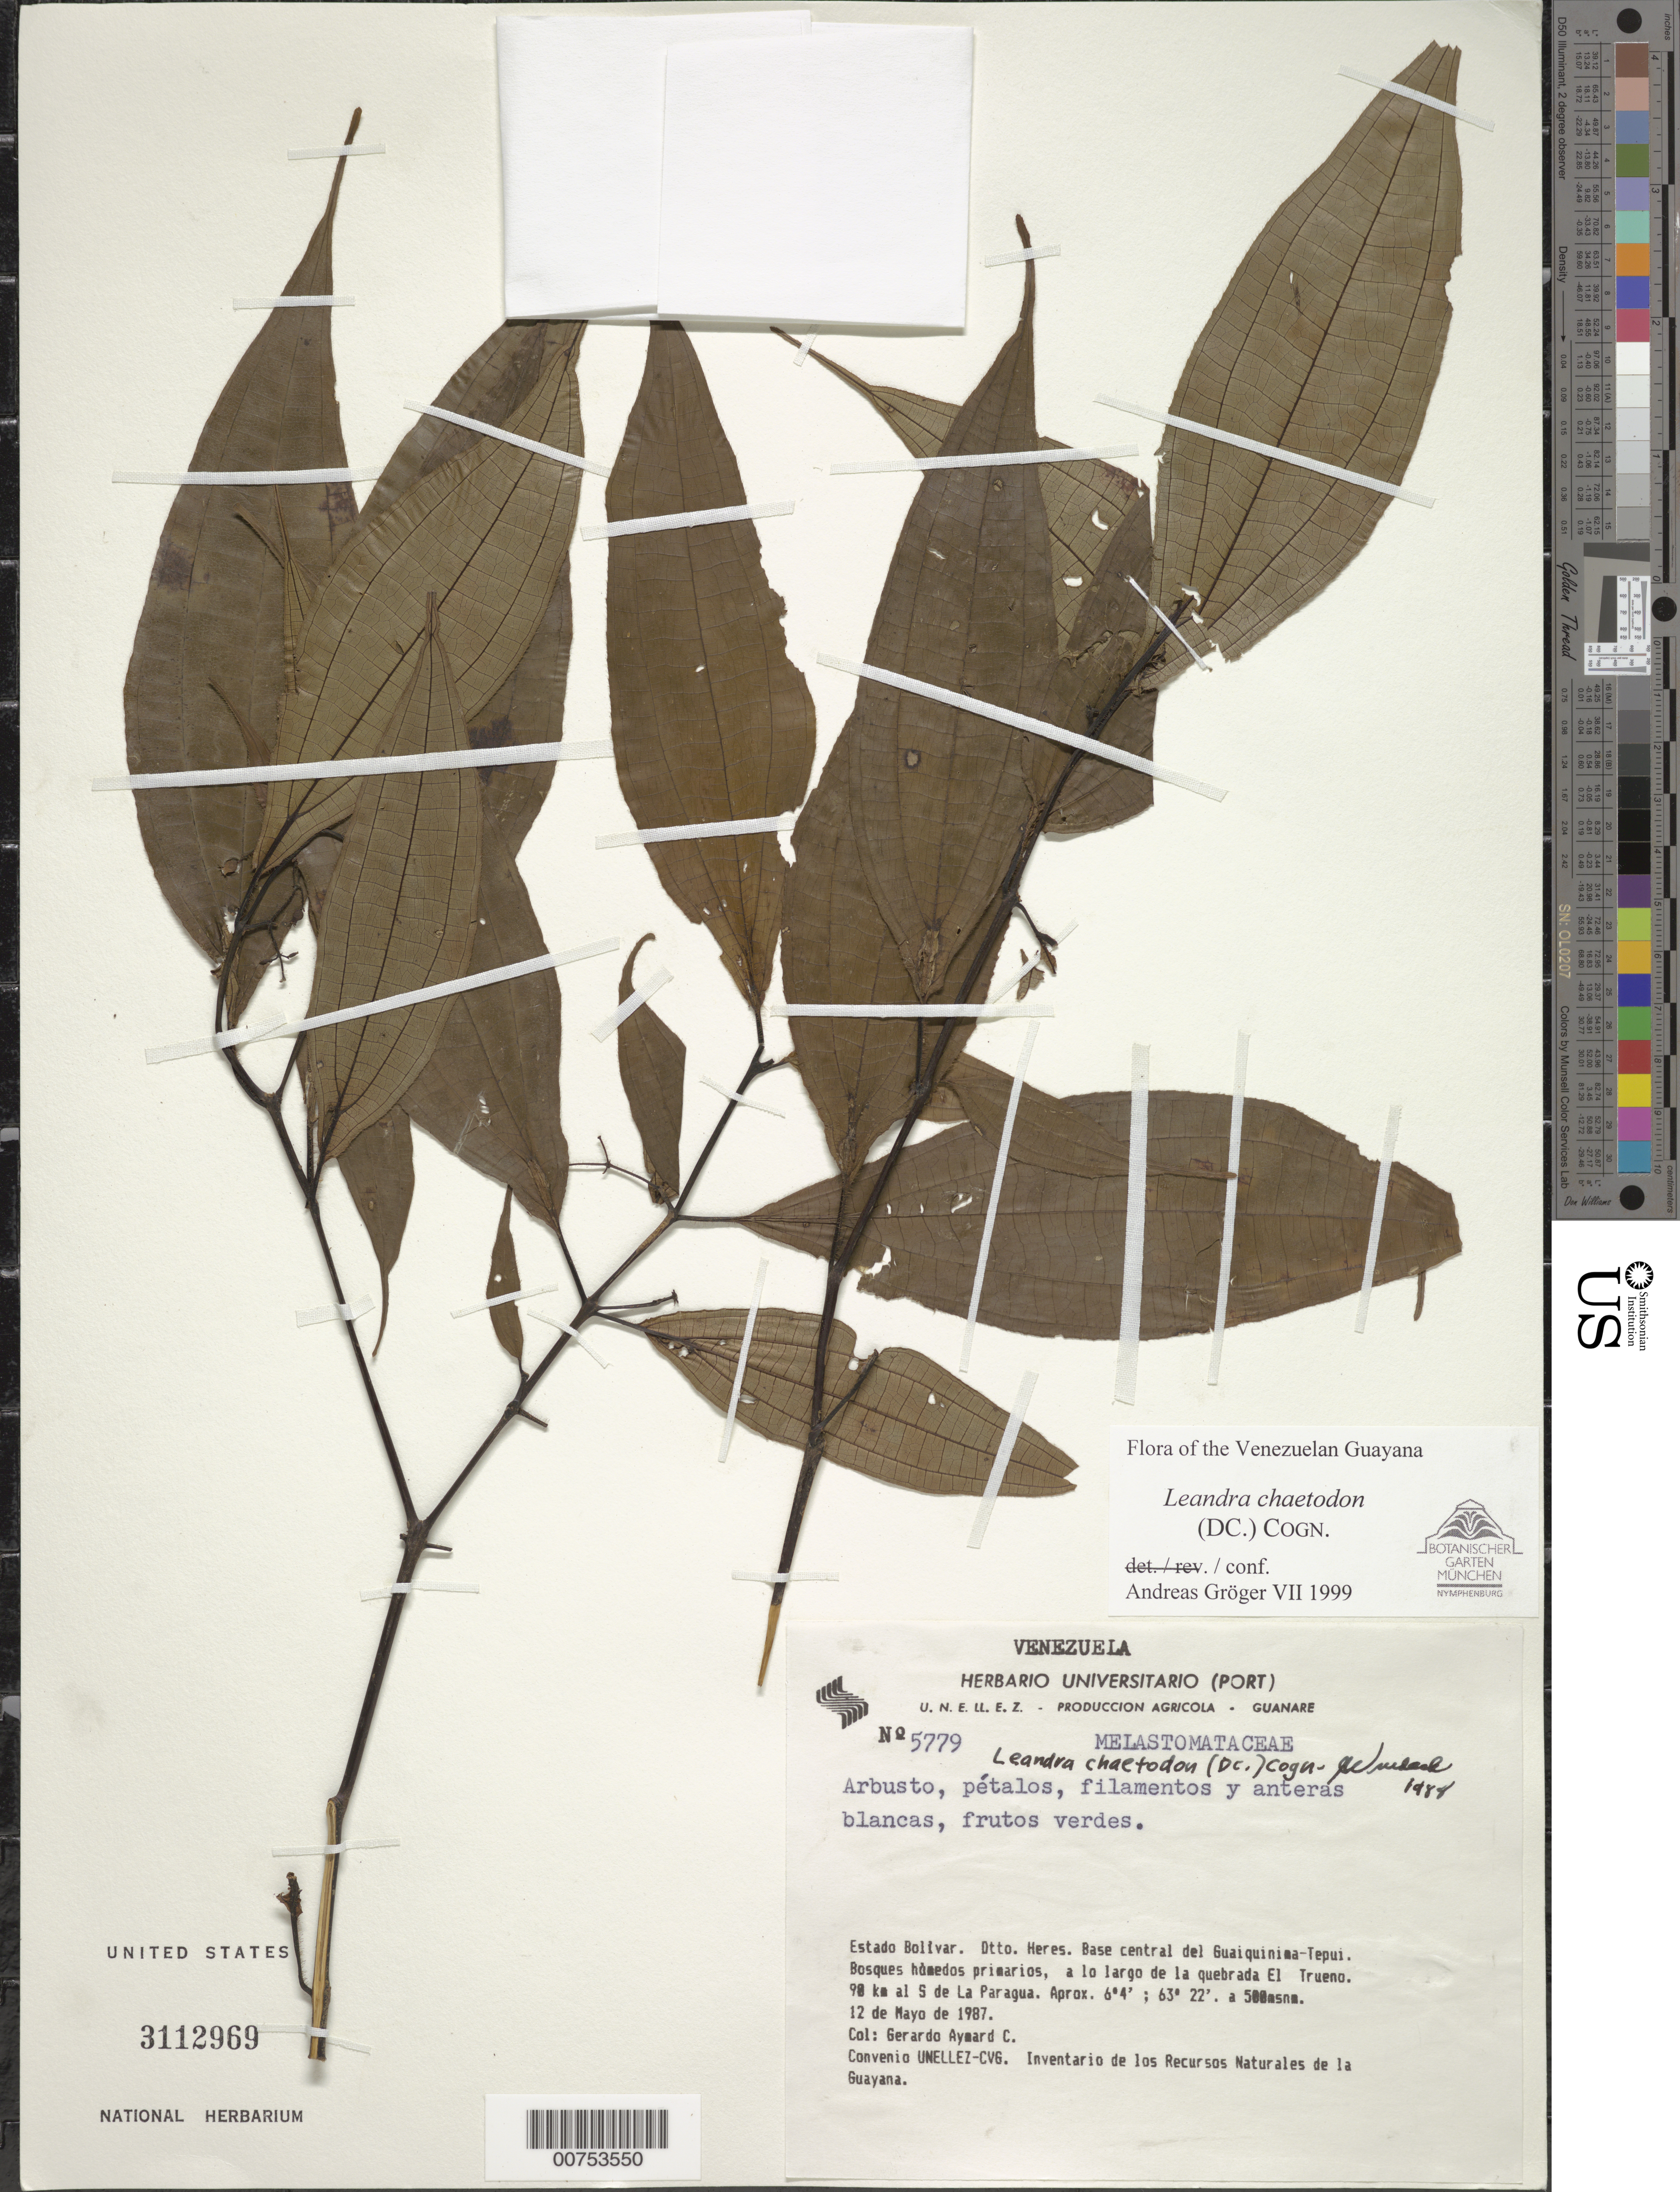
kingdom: Plantae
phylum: Tracheophyta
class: Magnoliopsida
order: Myrtales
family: Melastomataceae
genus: Leandra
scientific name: Leandra chaetodon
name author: (DC.) Cogn.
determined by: Gröger, A.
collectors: G. A. Aymard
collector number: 5779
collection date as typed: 12-May-87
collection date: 1987-05-12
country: Venezuela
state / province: Bolívar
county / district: Heres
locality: Guaiquinima-tepuí, base central, El Trueno, 90 m al S de La Paragua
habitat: Quebrada El Trueno, primary wet forest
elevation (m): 500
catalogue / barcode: US 3112969